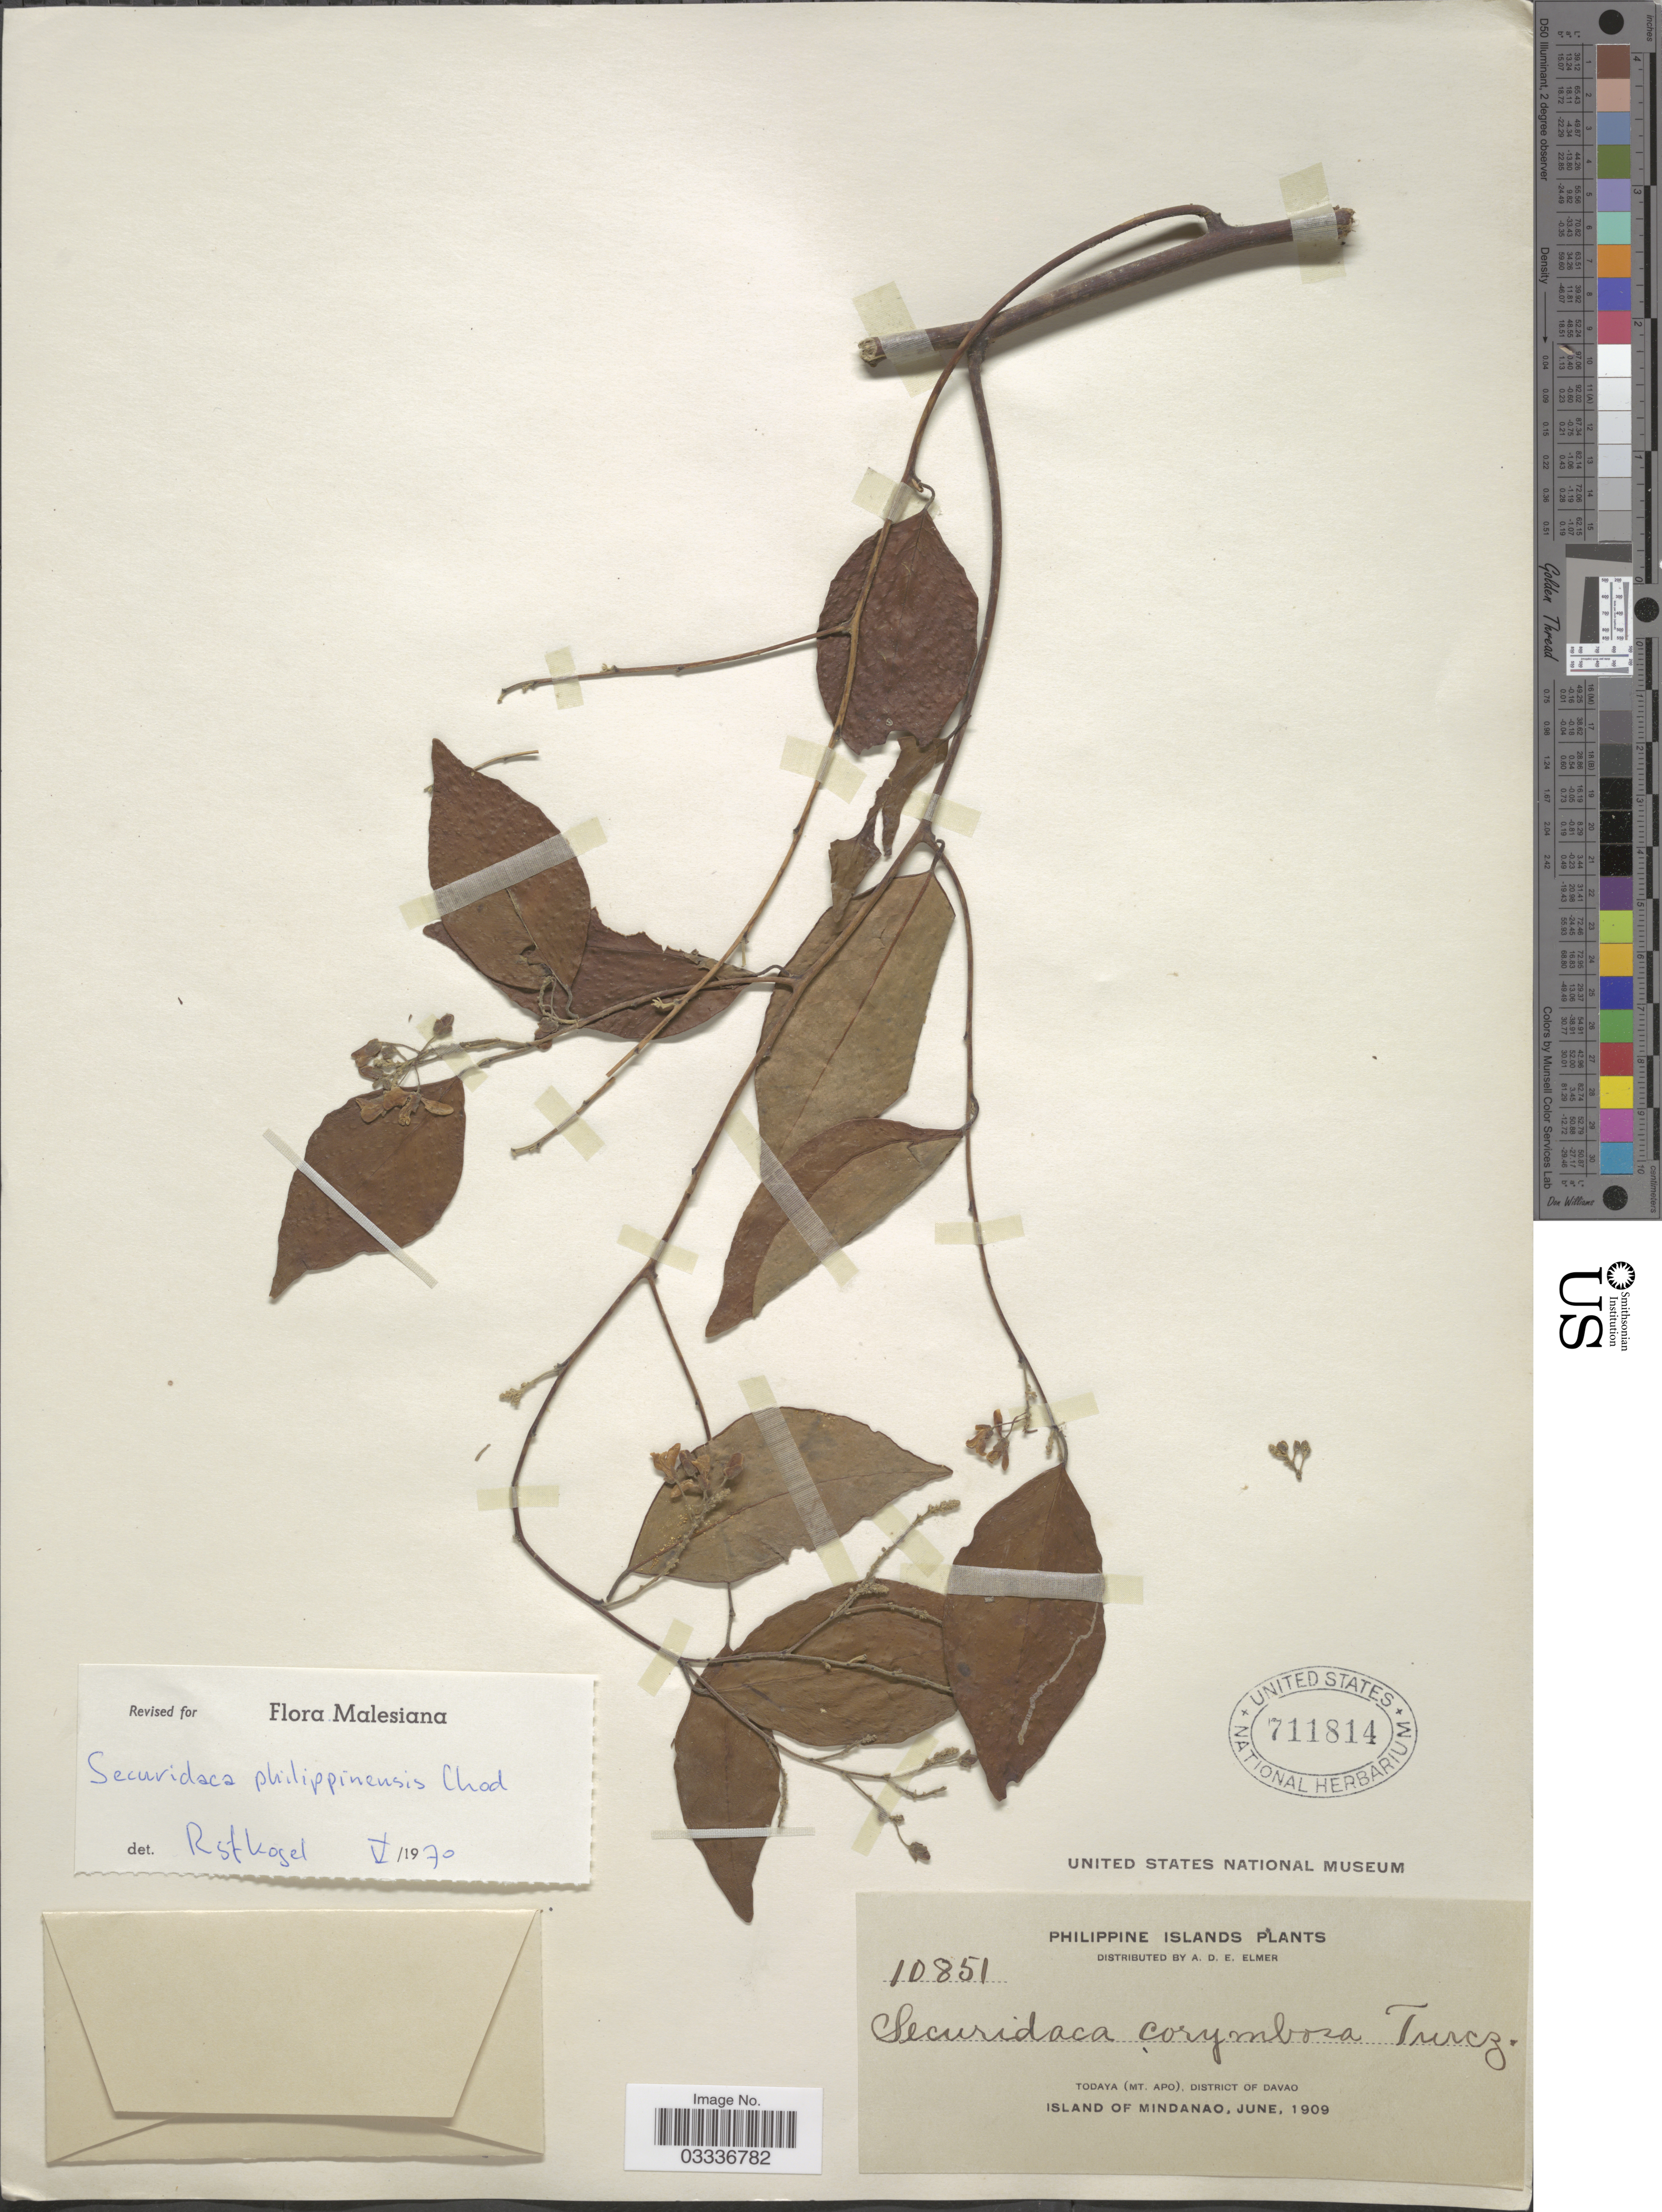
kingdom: Plantae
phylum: Tracheophyta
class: Magnoliopsida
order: Fabales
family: Polygalaceae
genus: Securidaca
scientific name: Securidaca philippinensis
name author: Chodat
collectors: A. D. E. Elmer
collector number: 10851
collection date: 1909-06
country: Philippines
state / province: Davao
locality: Todaya (Mt. Apo), District of Davao. Island of Mindanao.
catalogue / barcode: US 711814